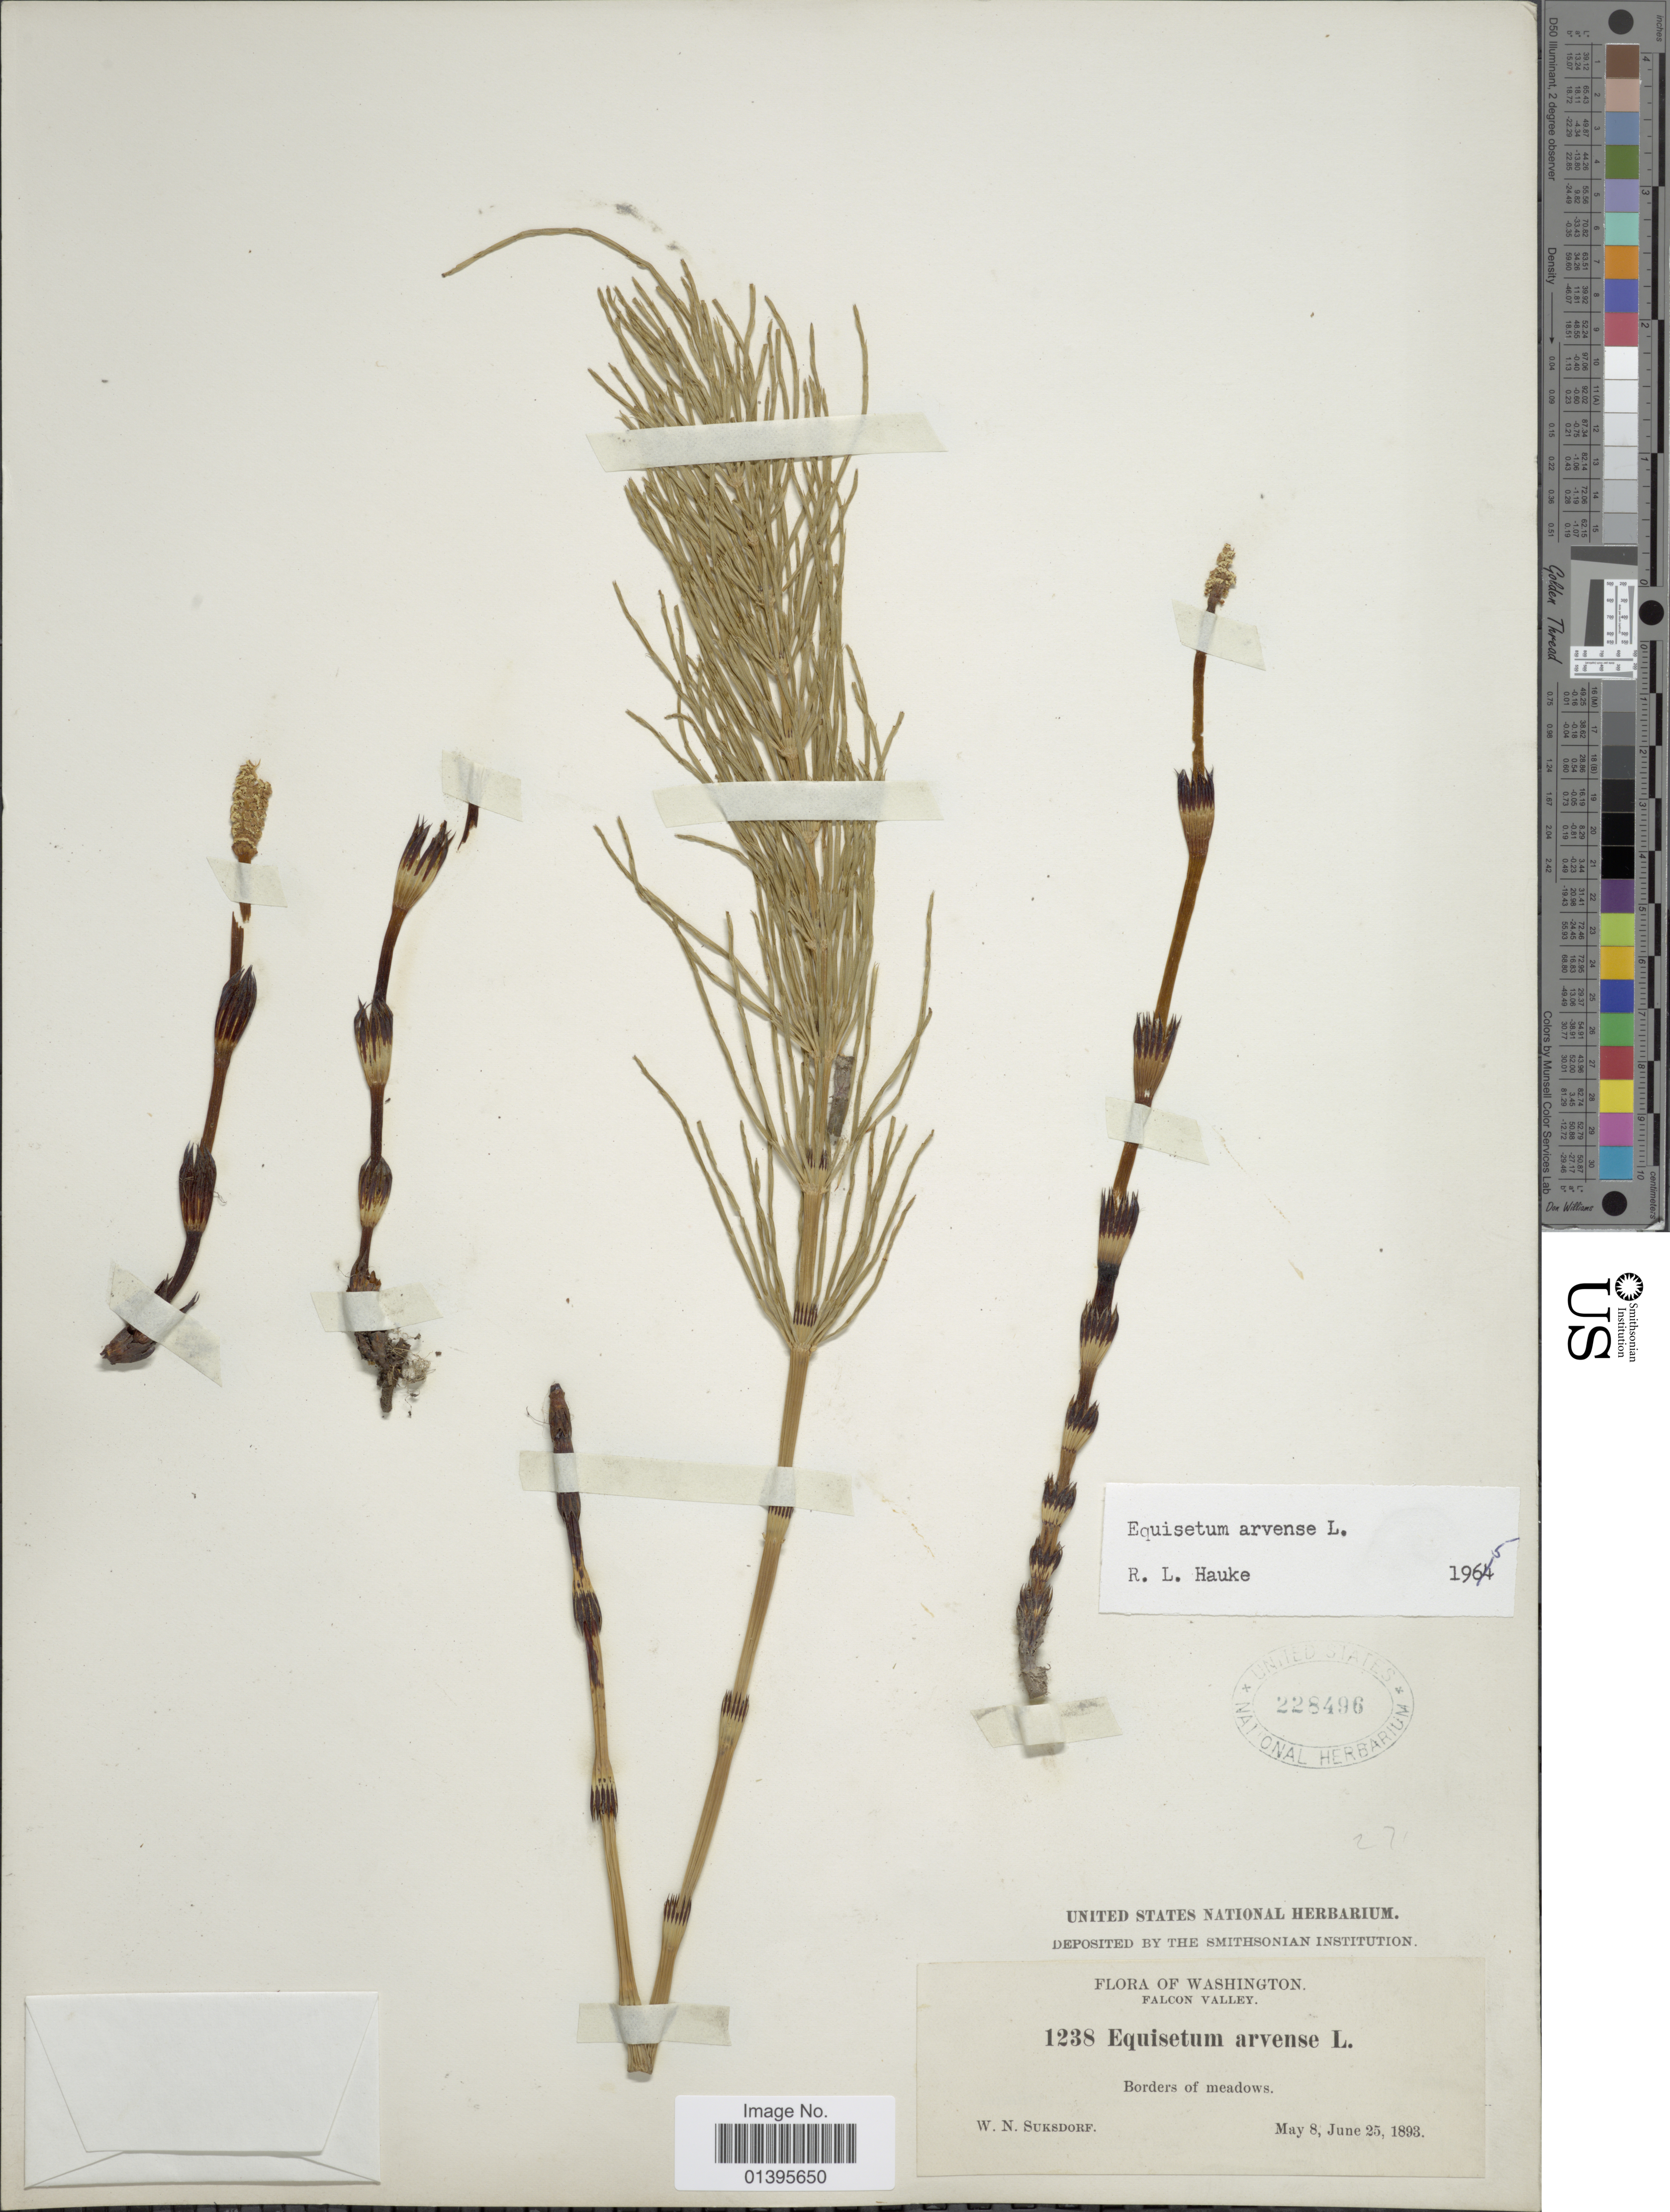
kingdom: Plantae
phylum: Tracheophyta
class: Polypodiopsida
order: Equisetales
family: Equisetaceae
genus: Equisetum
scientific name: Equisetum arvense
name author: L.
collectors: W. N. Suksdorf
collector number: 1238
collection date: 1893-05-08/1893-06-25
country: United States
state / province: Washington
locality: Falcon Valley. Borders of meadows.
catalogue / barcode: US 228496